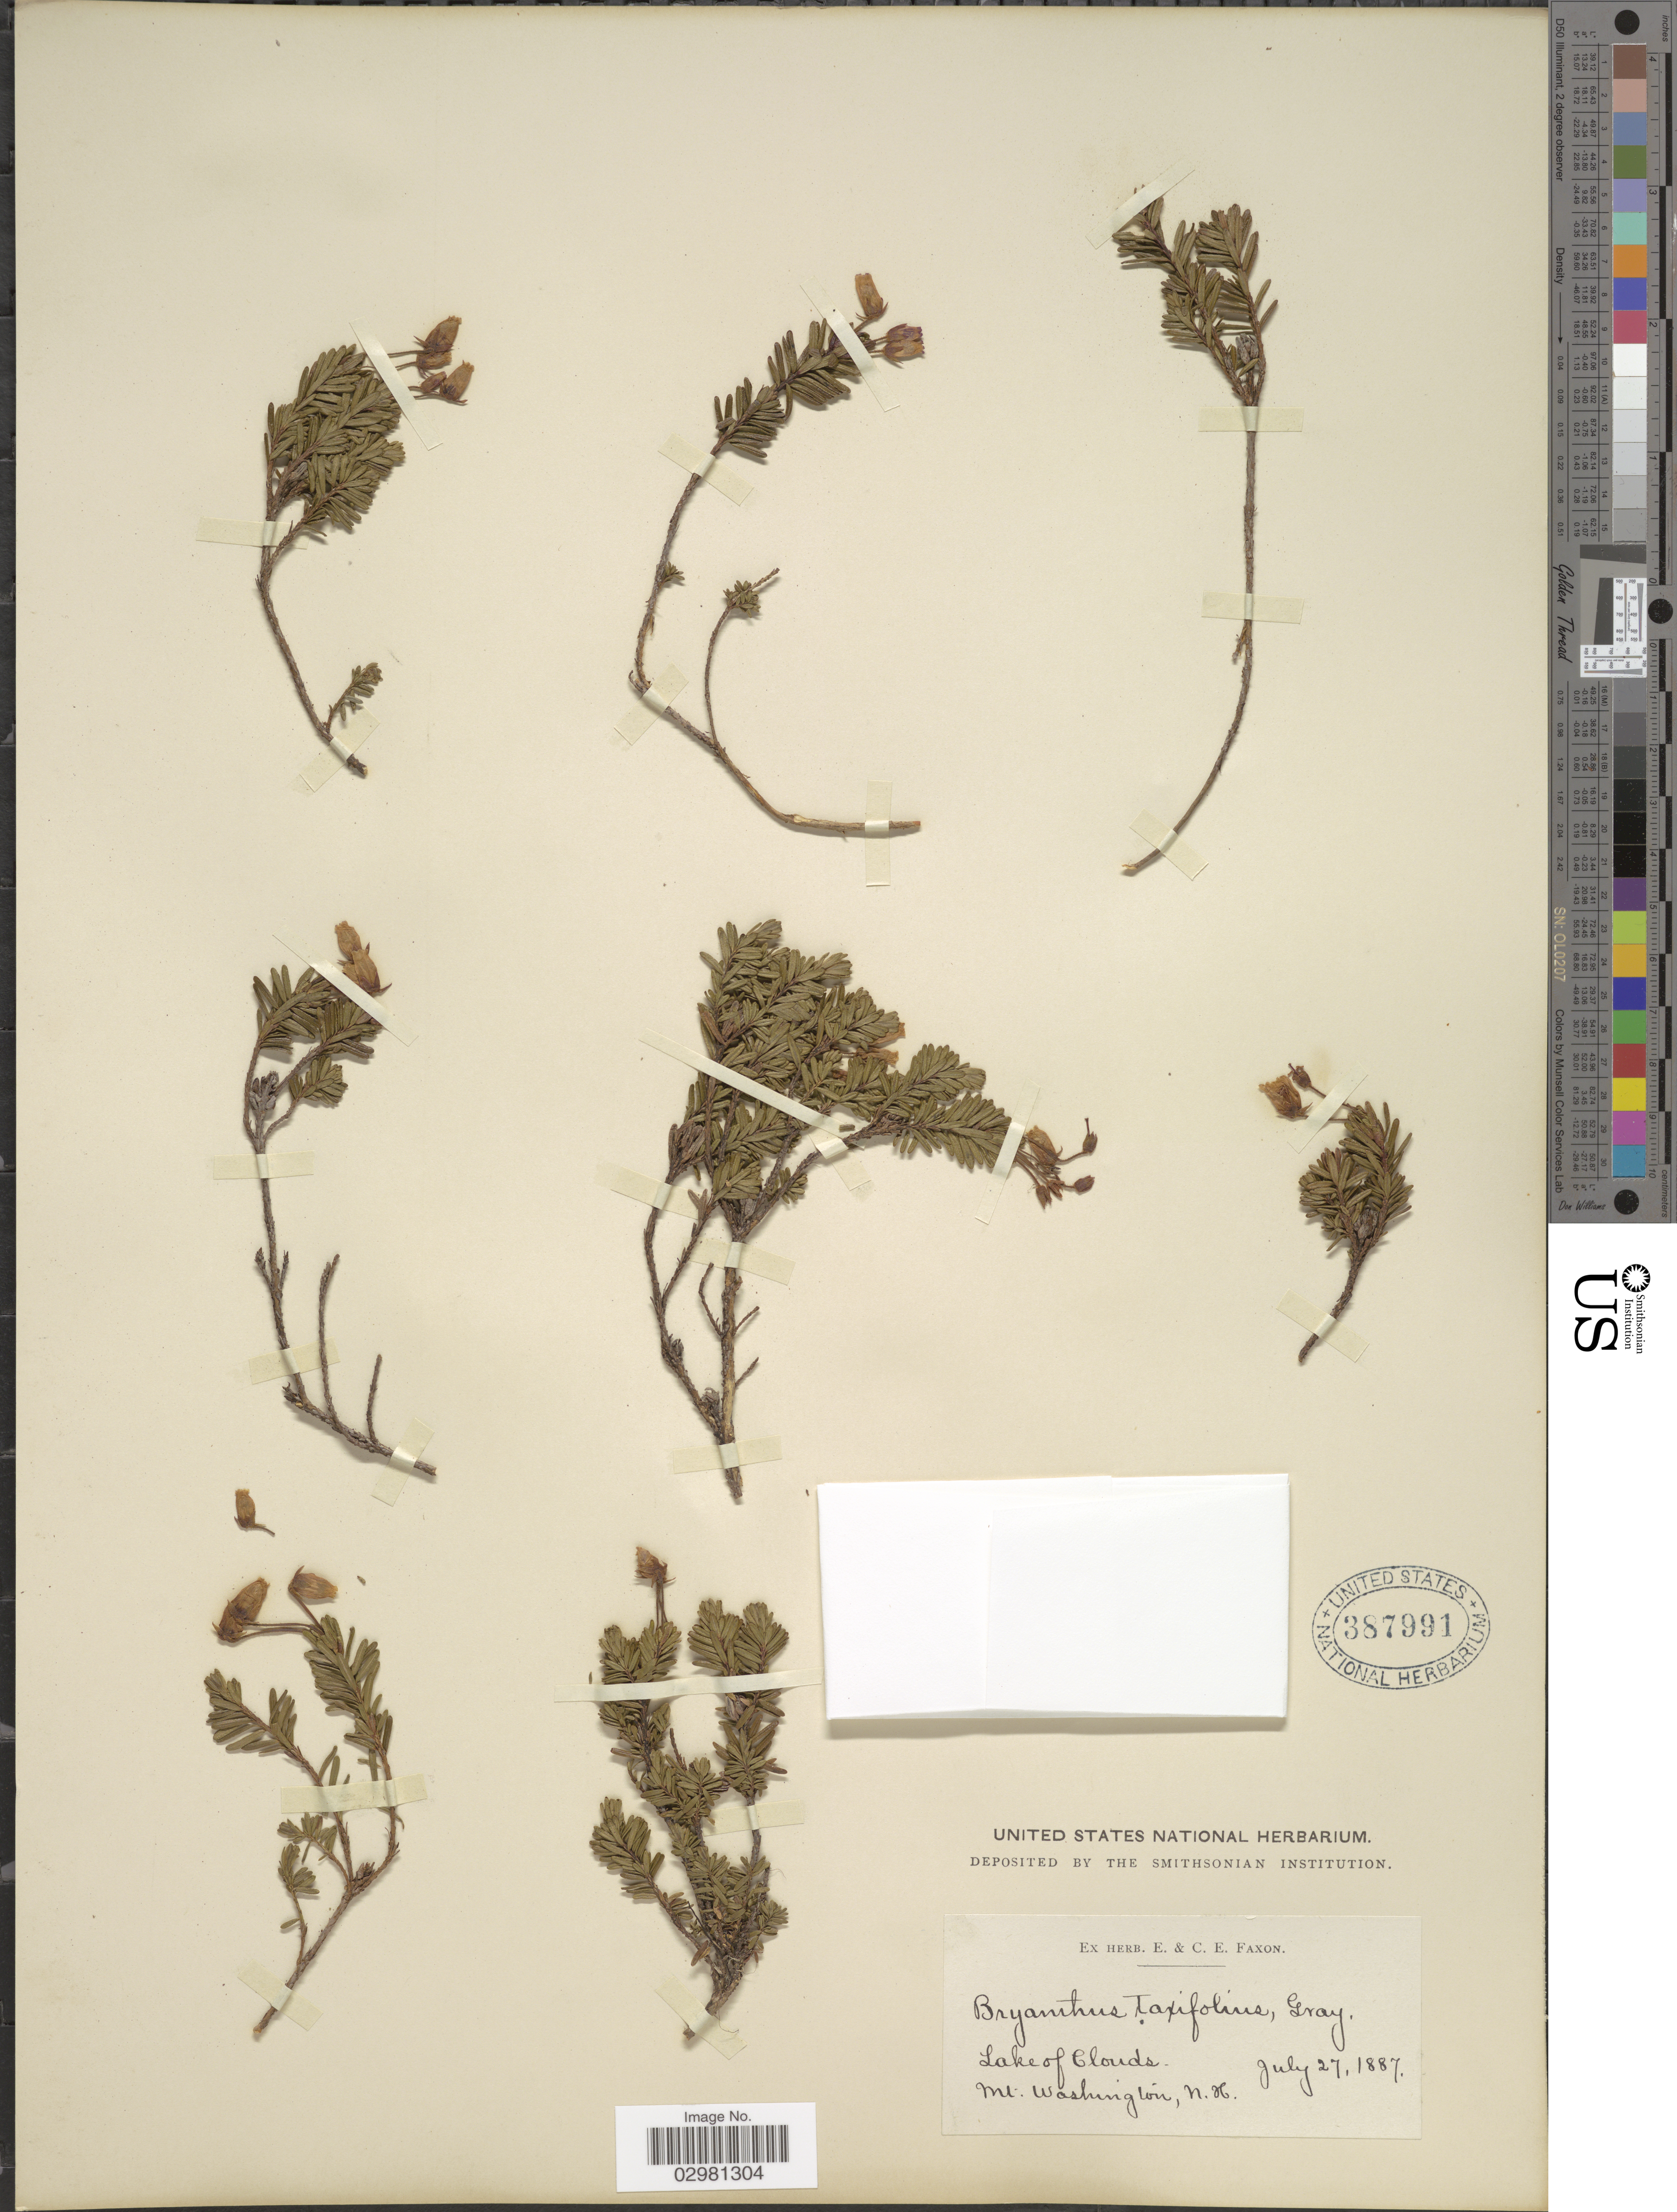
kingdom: Plantae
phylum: Tracheophyta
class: Magnoliopsida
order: Ericales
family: Ericaceae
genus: Phyllodoce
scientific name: Phyllodoce caerulea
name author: (L.) Bab.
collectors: ex herb. E. & C.E. Faxon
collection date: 1887-07-27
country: United States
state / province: New Hampshire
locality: Lake Clouds, Mt. Washington.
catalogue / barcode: US 387991